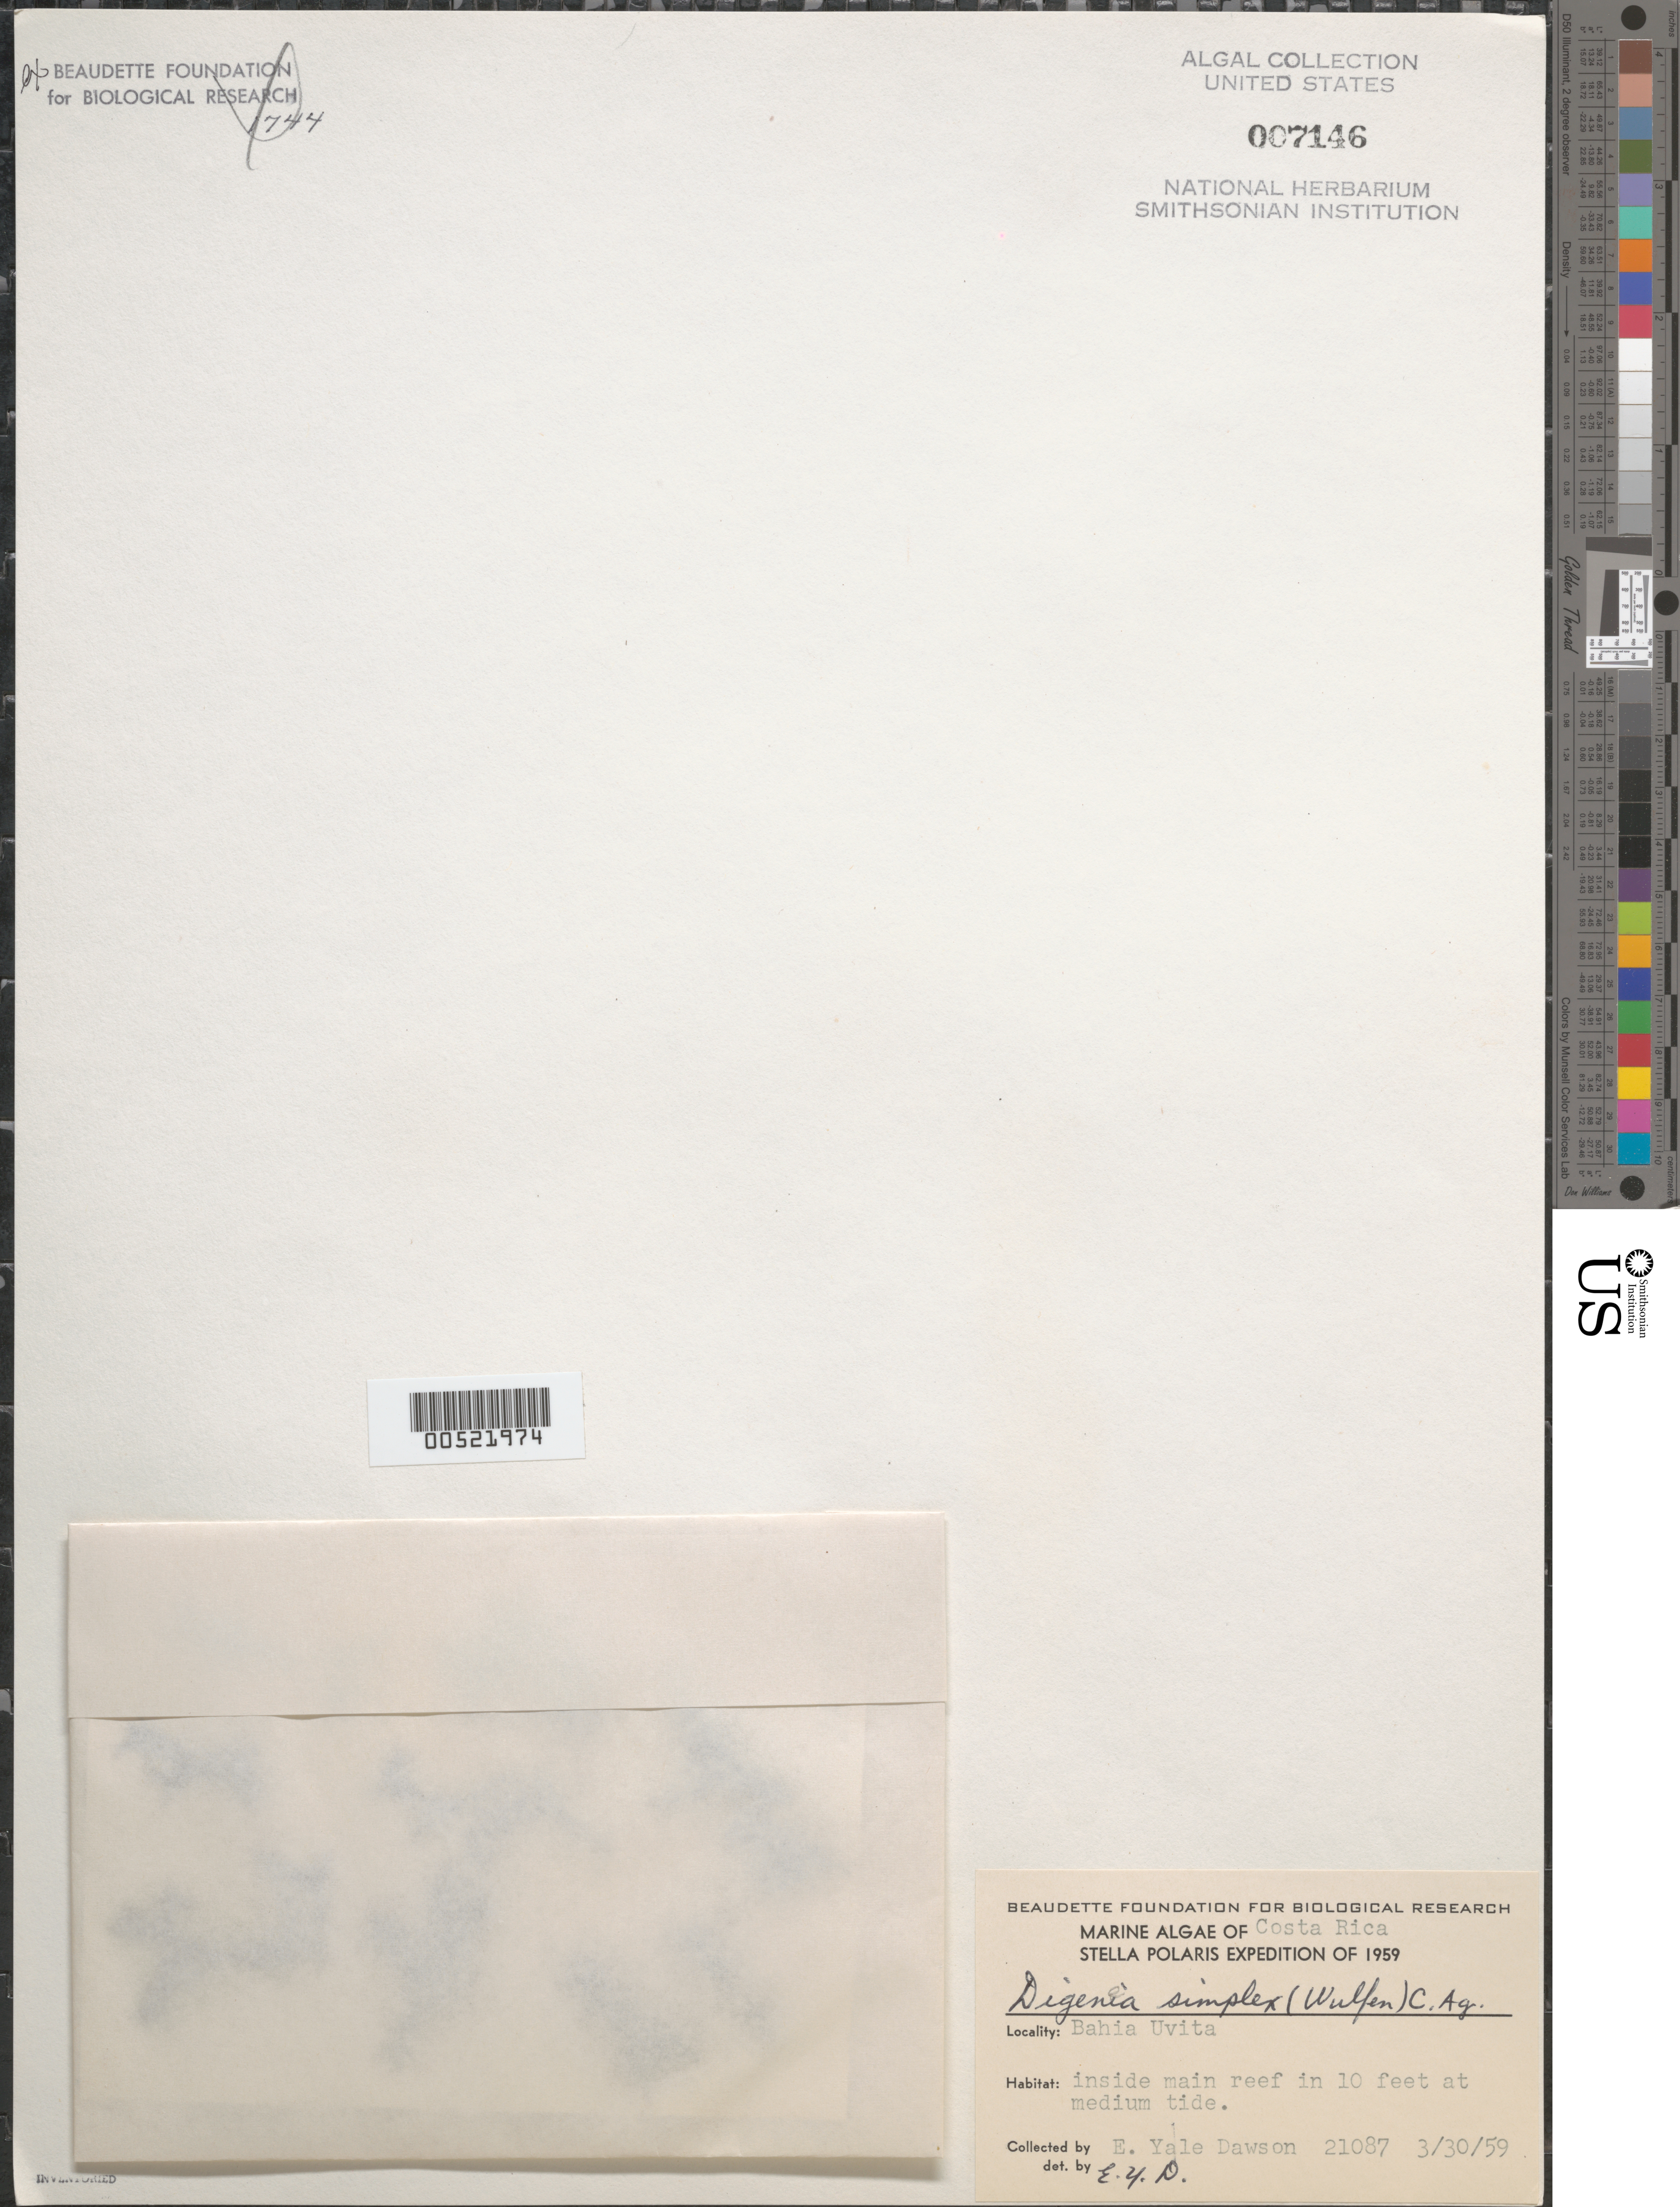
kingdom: Plantae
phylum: Rhodophyta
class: Florideophyceae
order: Ceramiales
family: Rhodomelaceae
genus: Digenea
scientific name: Digenea simplex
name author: (Wulfen) C. Agardh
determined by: Dawson, E. Y.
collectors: E. Y. Dawson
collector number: EYD 21087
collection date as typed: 30 Mar 1959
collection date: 1959-03-30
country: Costa Rica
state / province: Puntarenas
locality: Bahia Uvita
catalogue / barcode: US 7146